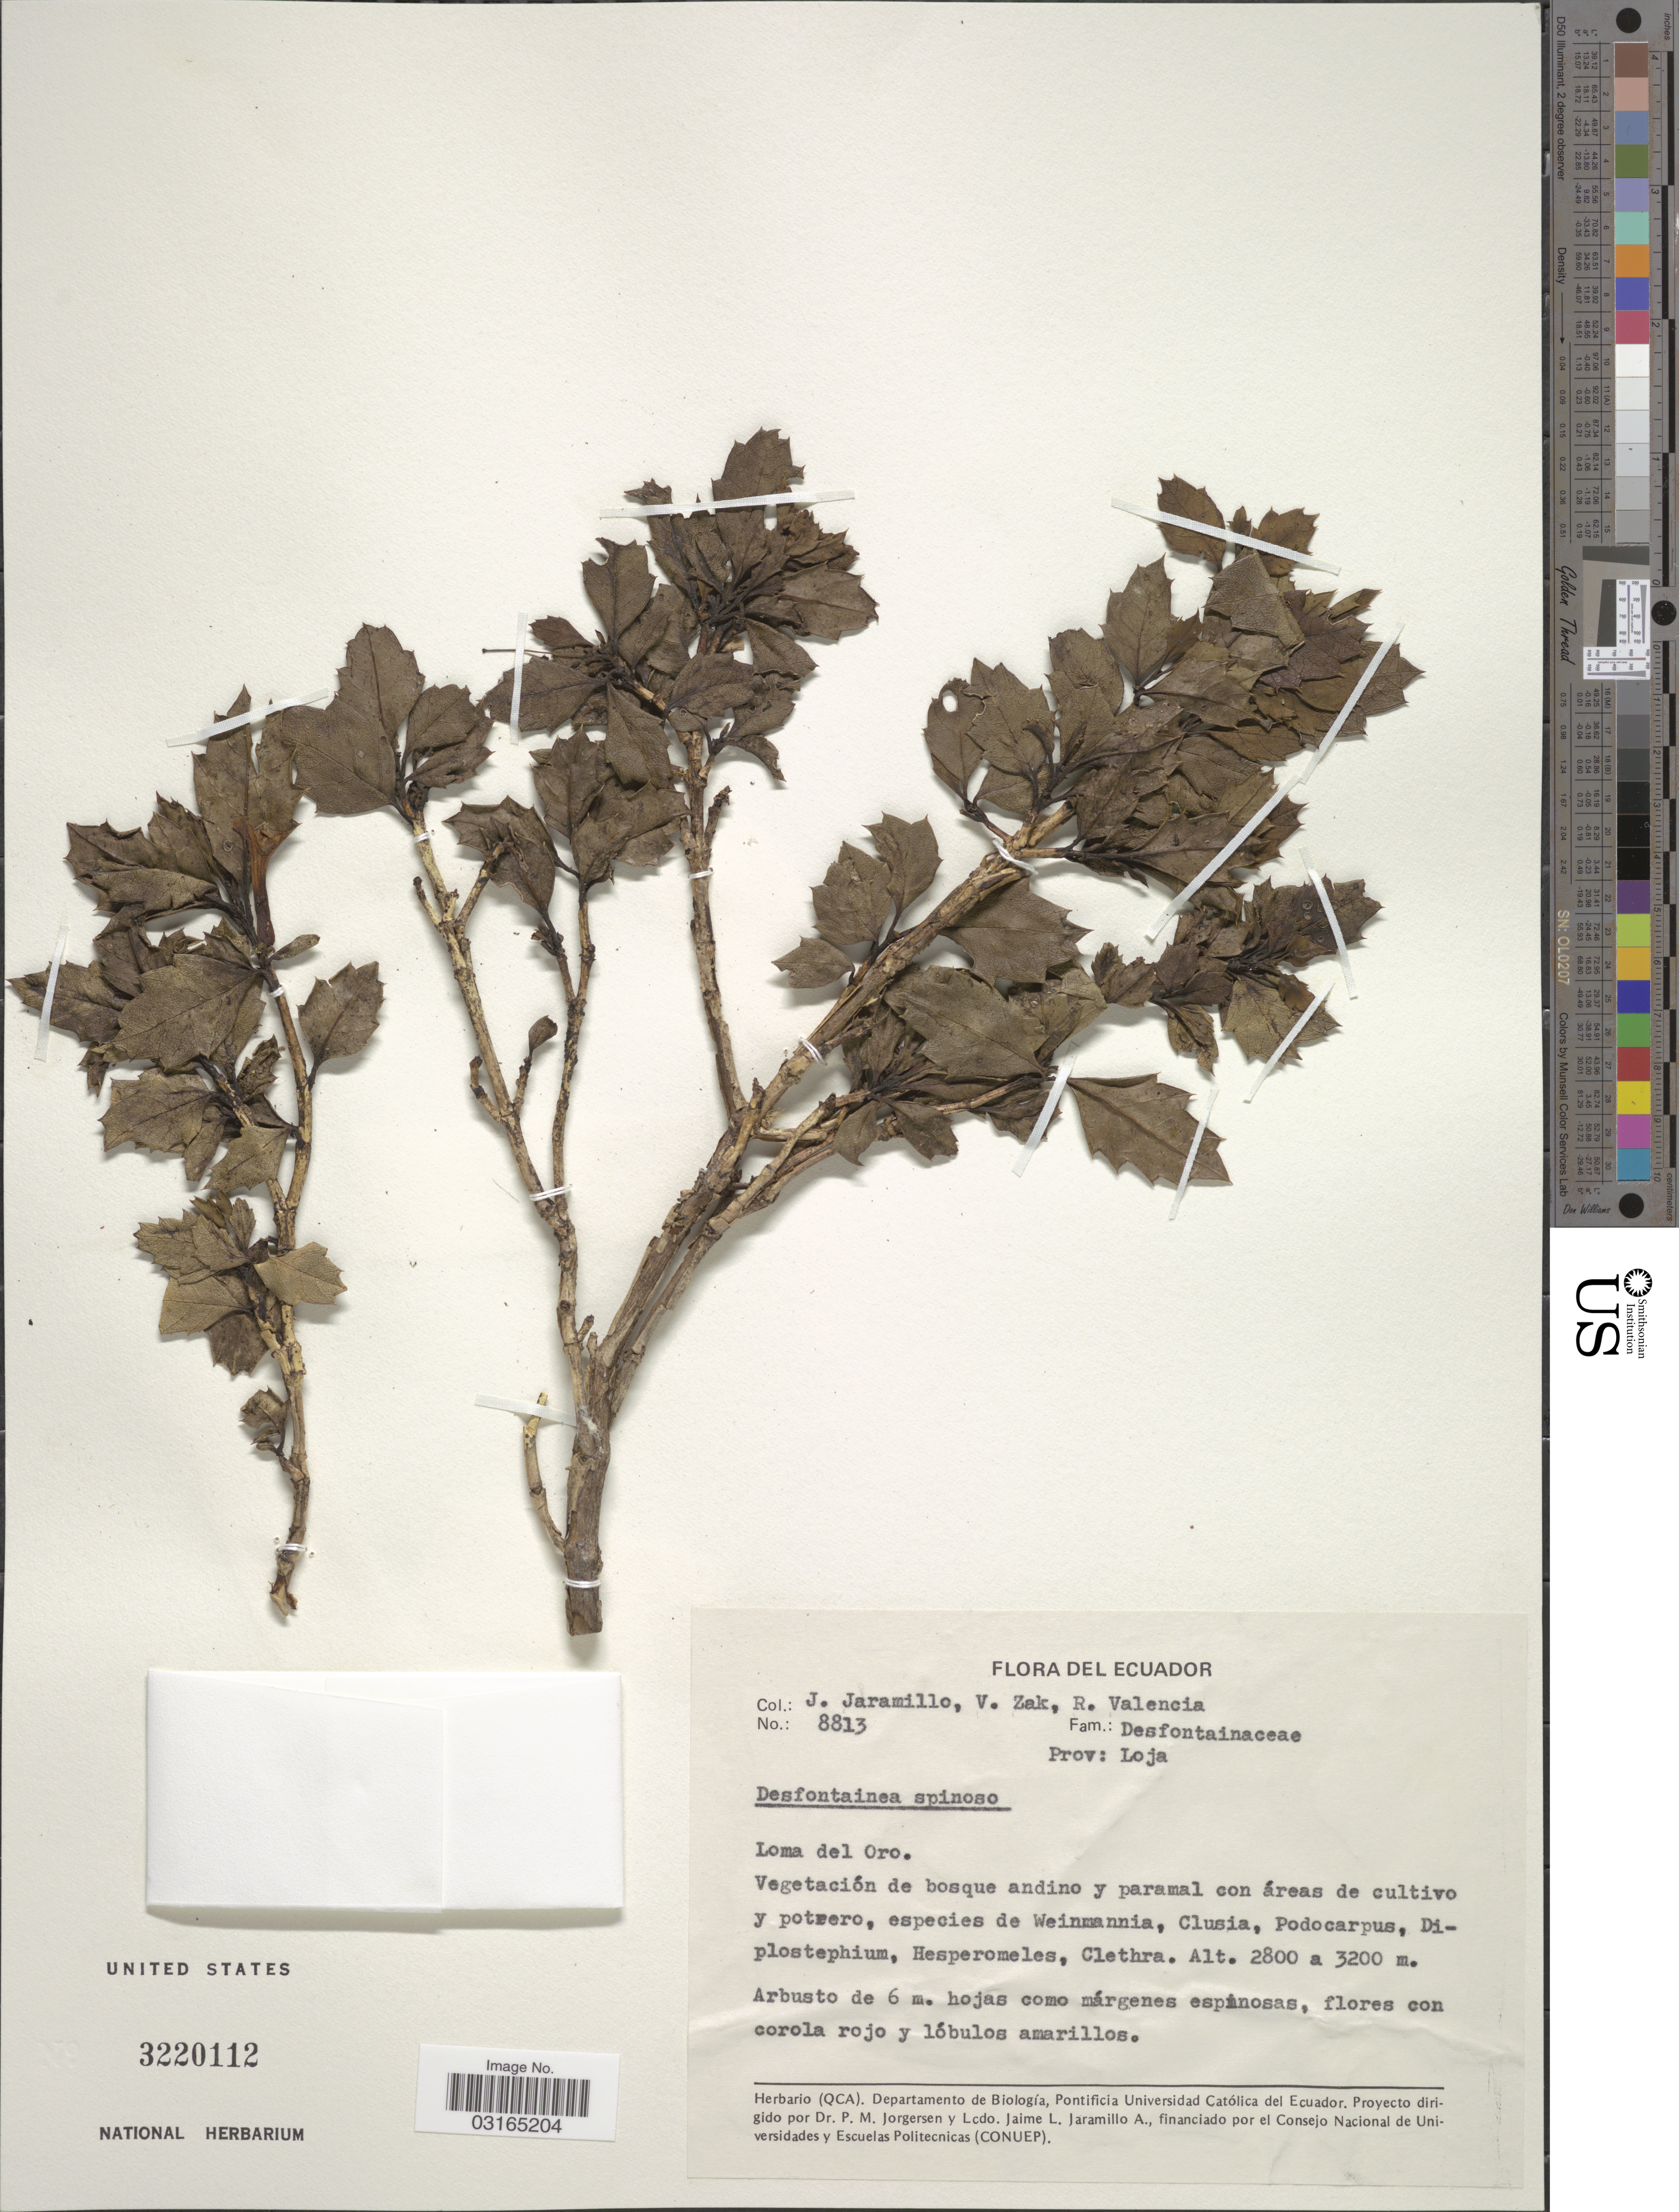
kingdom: Plantae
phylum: Tracheophyta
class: Magnoliopsida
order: Bruniales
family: Columelliaceae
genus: Desfontainia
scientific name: Desfontainia spinosa var. spinosa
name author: Ruiz & Pav.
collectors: J. Jaramillo, V. Zak & R. Valencia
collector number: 8813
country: Ecuador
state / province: Loja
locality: Loma del Oro.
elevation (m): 2800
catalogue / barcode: US 3220112